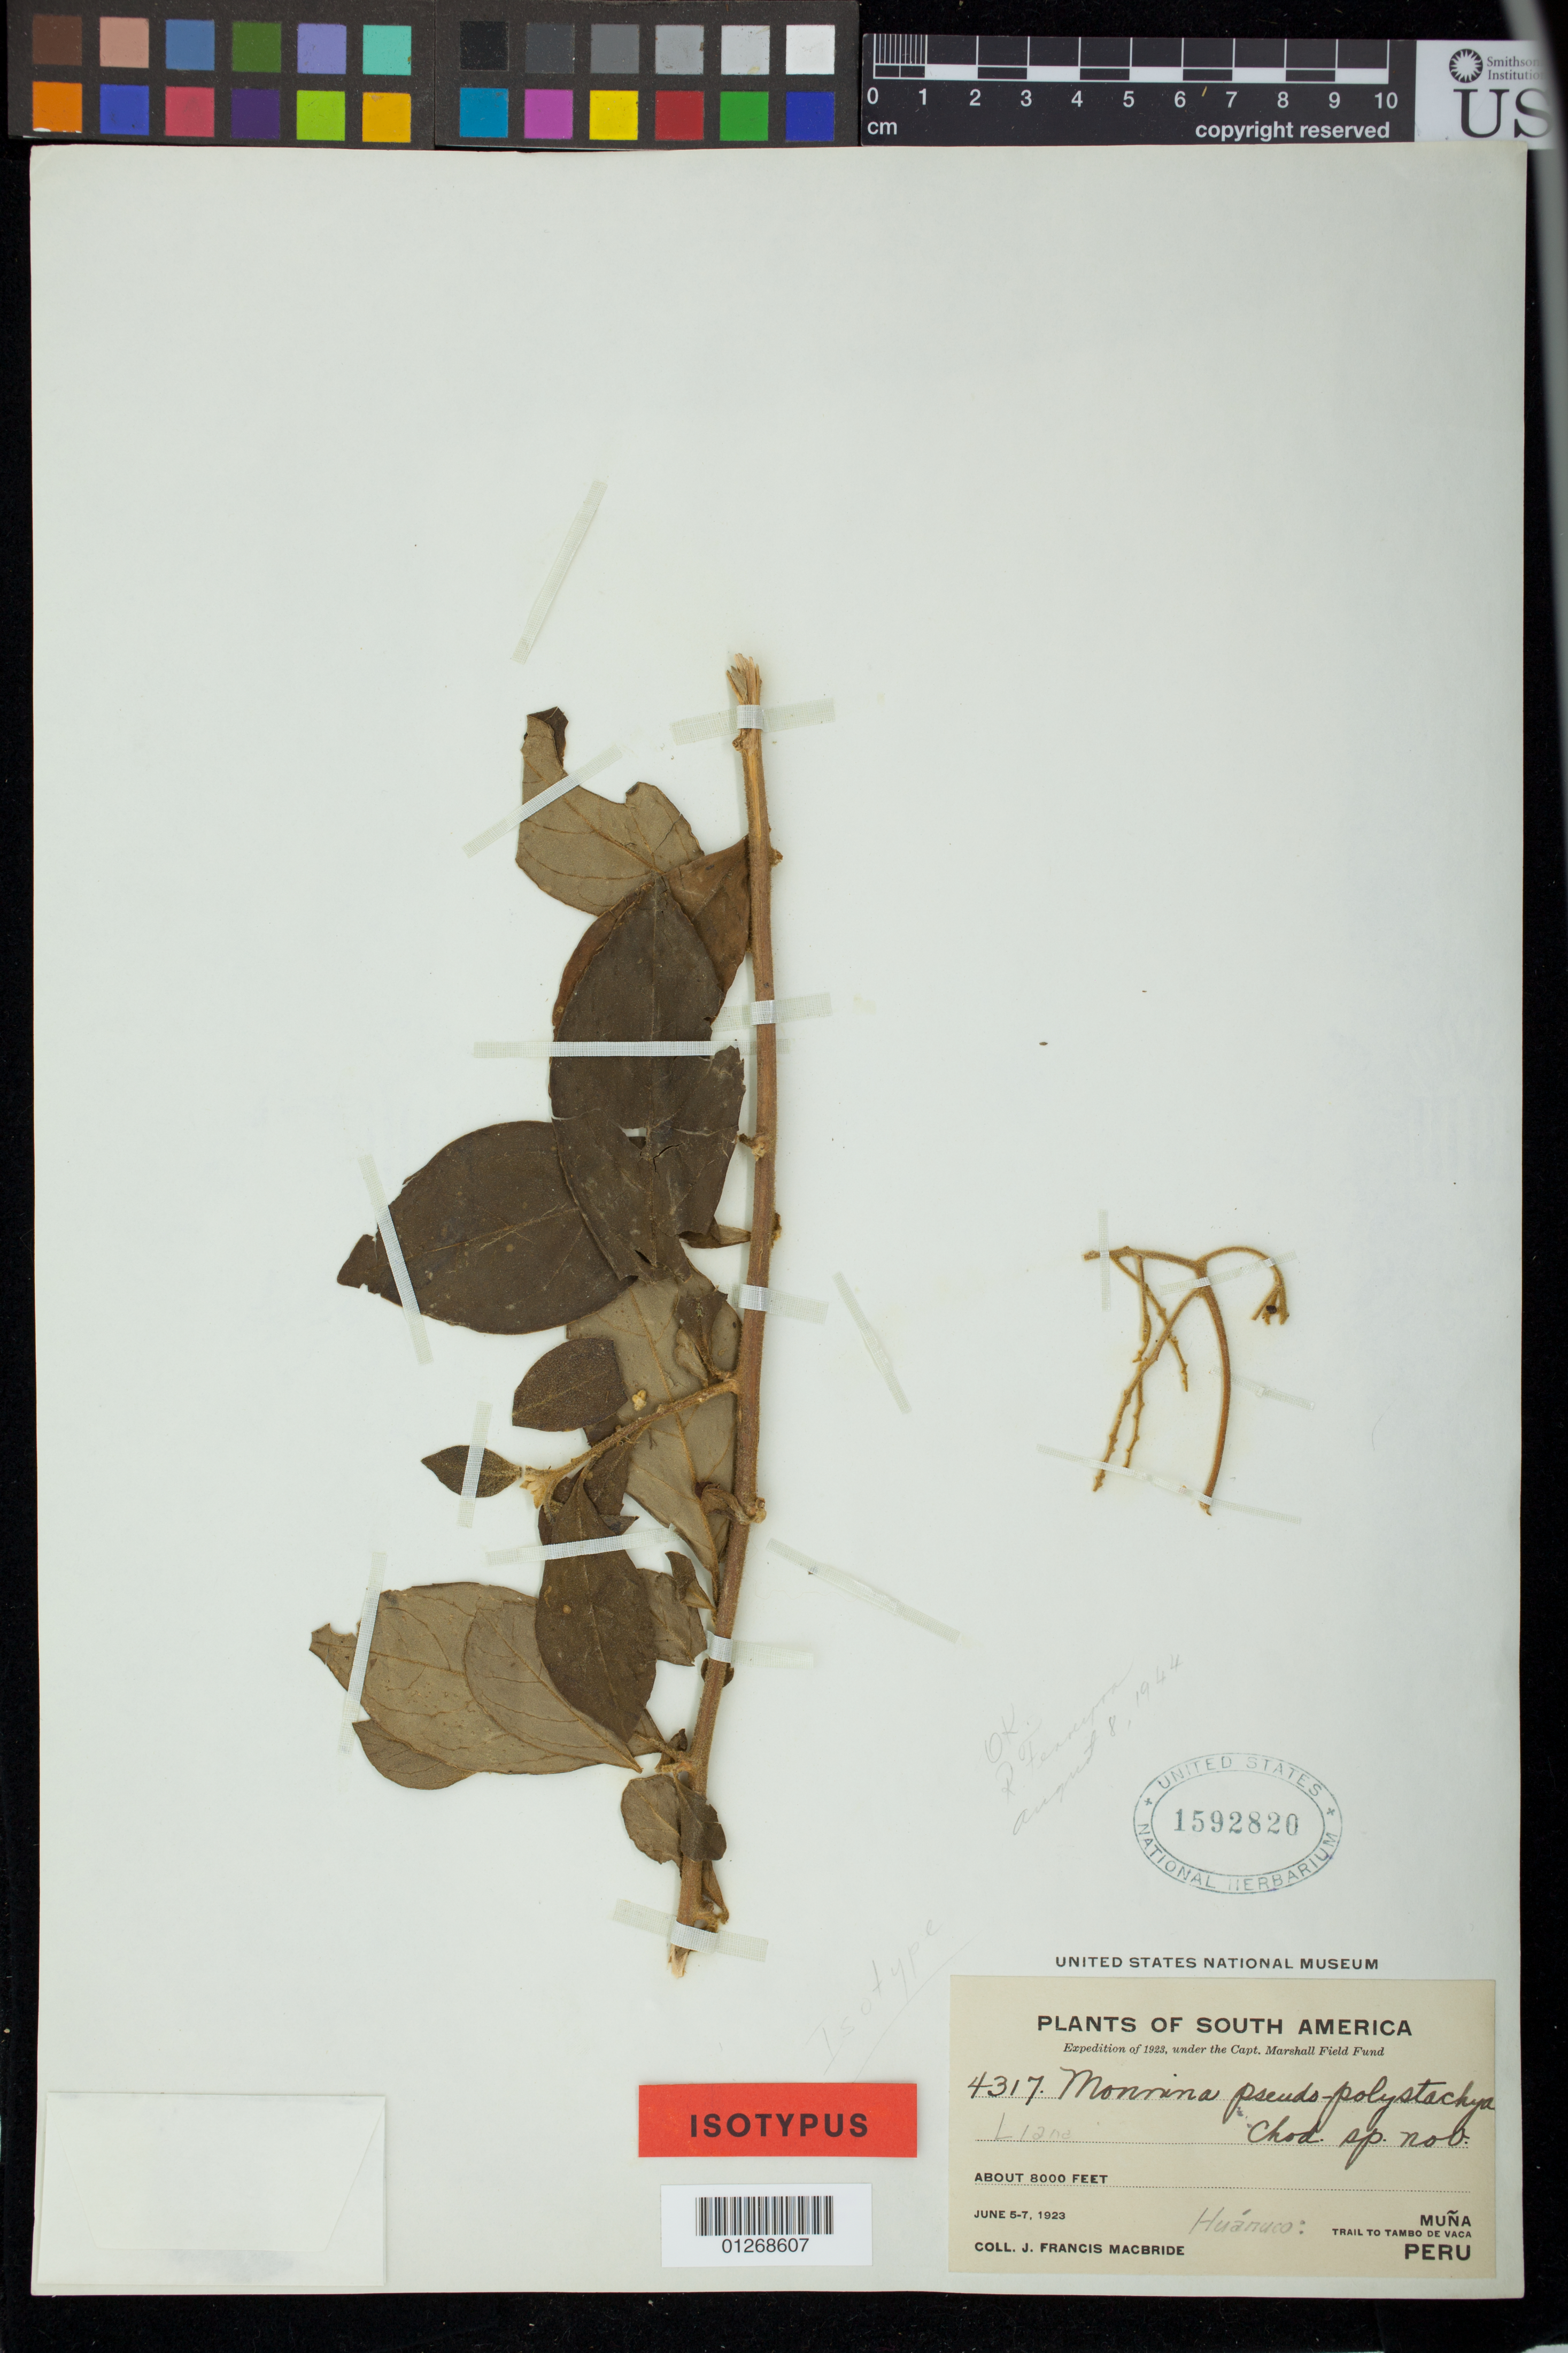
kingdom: Plantae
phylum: Tracheophyta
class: Magnoliopsida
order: Fabales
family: Polygalaceae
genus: Monnina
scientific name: Monnina pseudopolystachya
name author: Chodat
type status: Possible Isolectotype; Type Collection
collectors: J. F. Macbride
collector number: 4317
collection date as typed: June 5-7, 1923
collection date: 1923-06-05/1923-06-07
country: Peru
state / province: Huánuco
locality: Muña, trail to Tambo de Vaca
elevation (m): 2438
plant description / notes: Type status unclear; 2 US sheets bear 2 different collection dates, but lectotypification (Ferreyra 1946, J. Arnold Arb. 27: 153) does not cite collection date of lectotype (as "holotype; Ferreyra cited "isotype" at US, and annotated both US sheets as "isotype".) Alternatively, one US sheet (which?) may be mis-labeled as all other data are the same.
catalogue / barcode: US 1592820